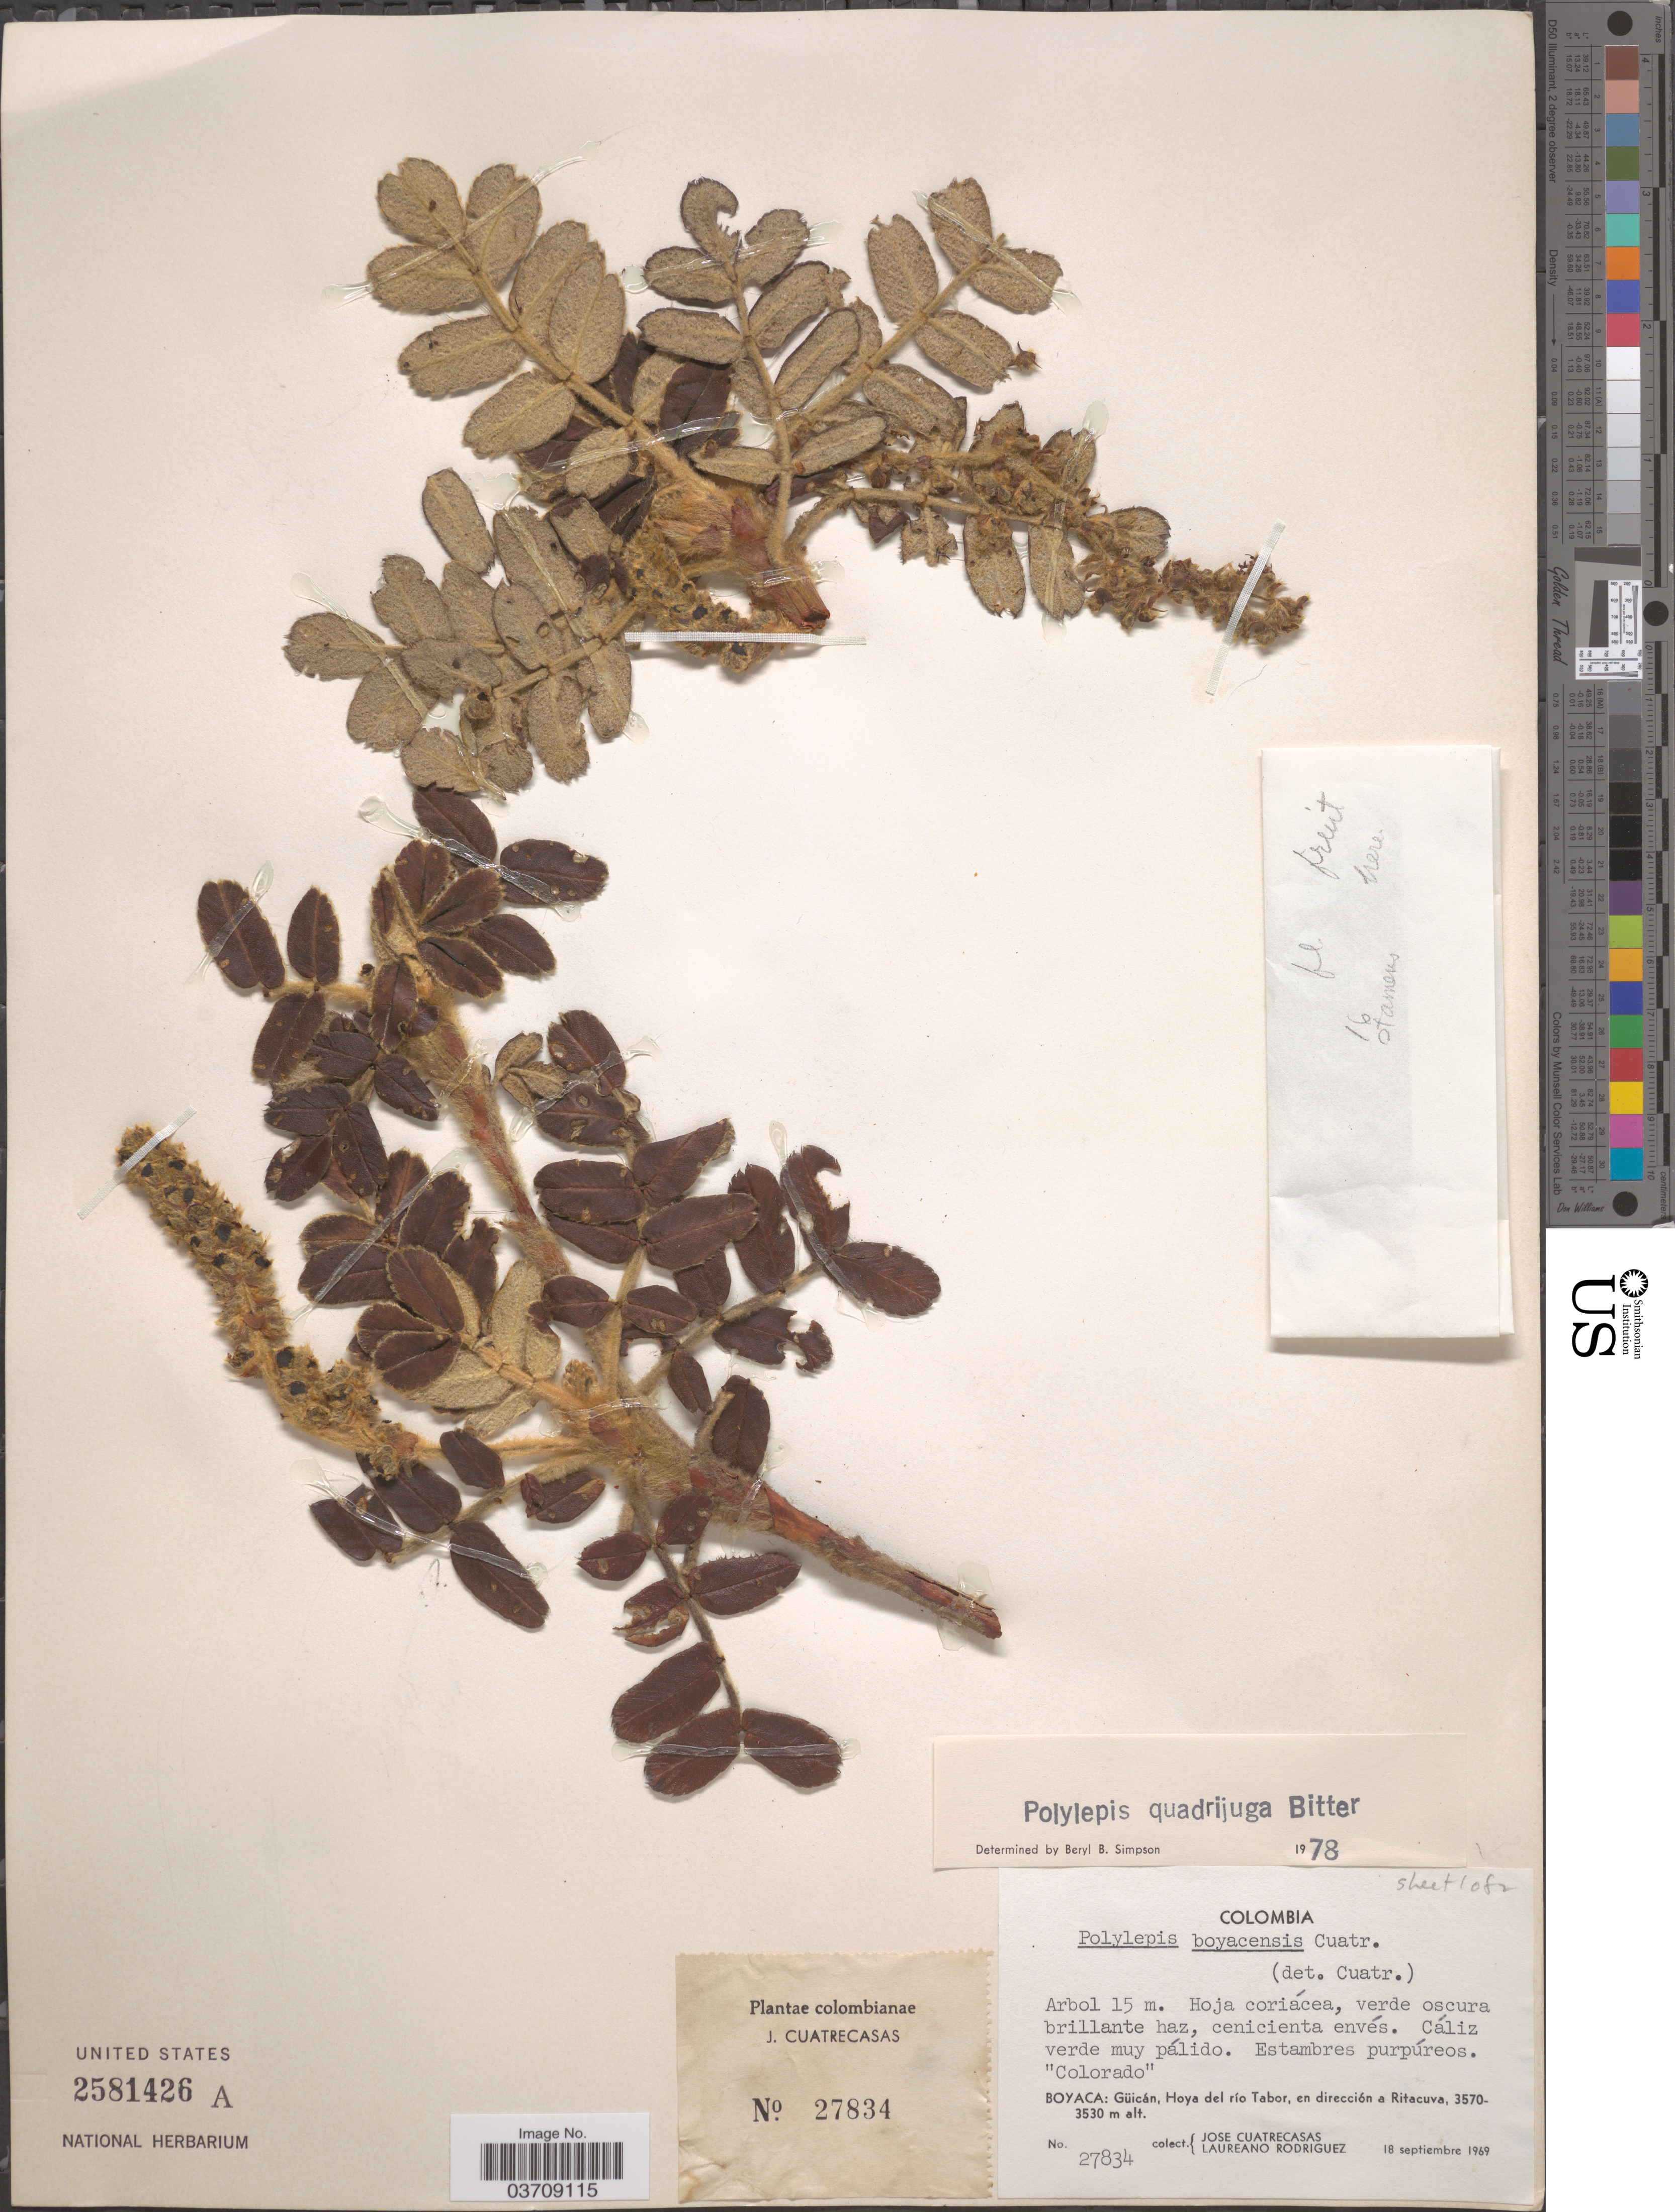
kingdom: Plantae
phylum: Tracheophyta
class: Magnoliopsida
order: Rosales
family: Rosaceae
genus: Polylepis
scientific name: Polylepis quadrijuga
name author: Bitter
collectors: J. Cuatrecasas & L. Rodriguez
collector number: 27834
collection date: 1969-09-18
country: Colombia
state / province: Boyacá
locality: Güicán, Hoya del río Tabor, en dirección a Ritacuva.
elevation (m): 3530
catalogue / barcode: US 2581426A